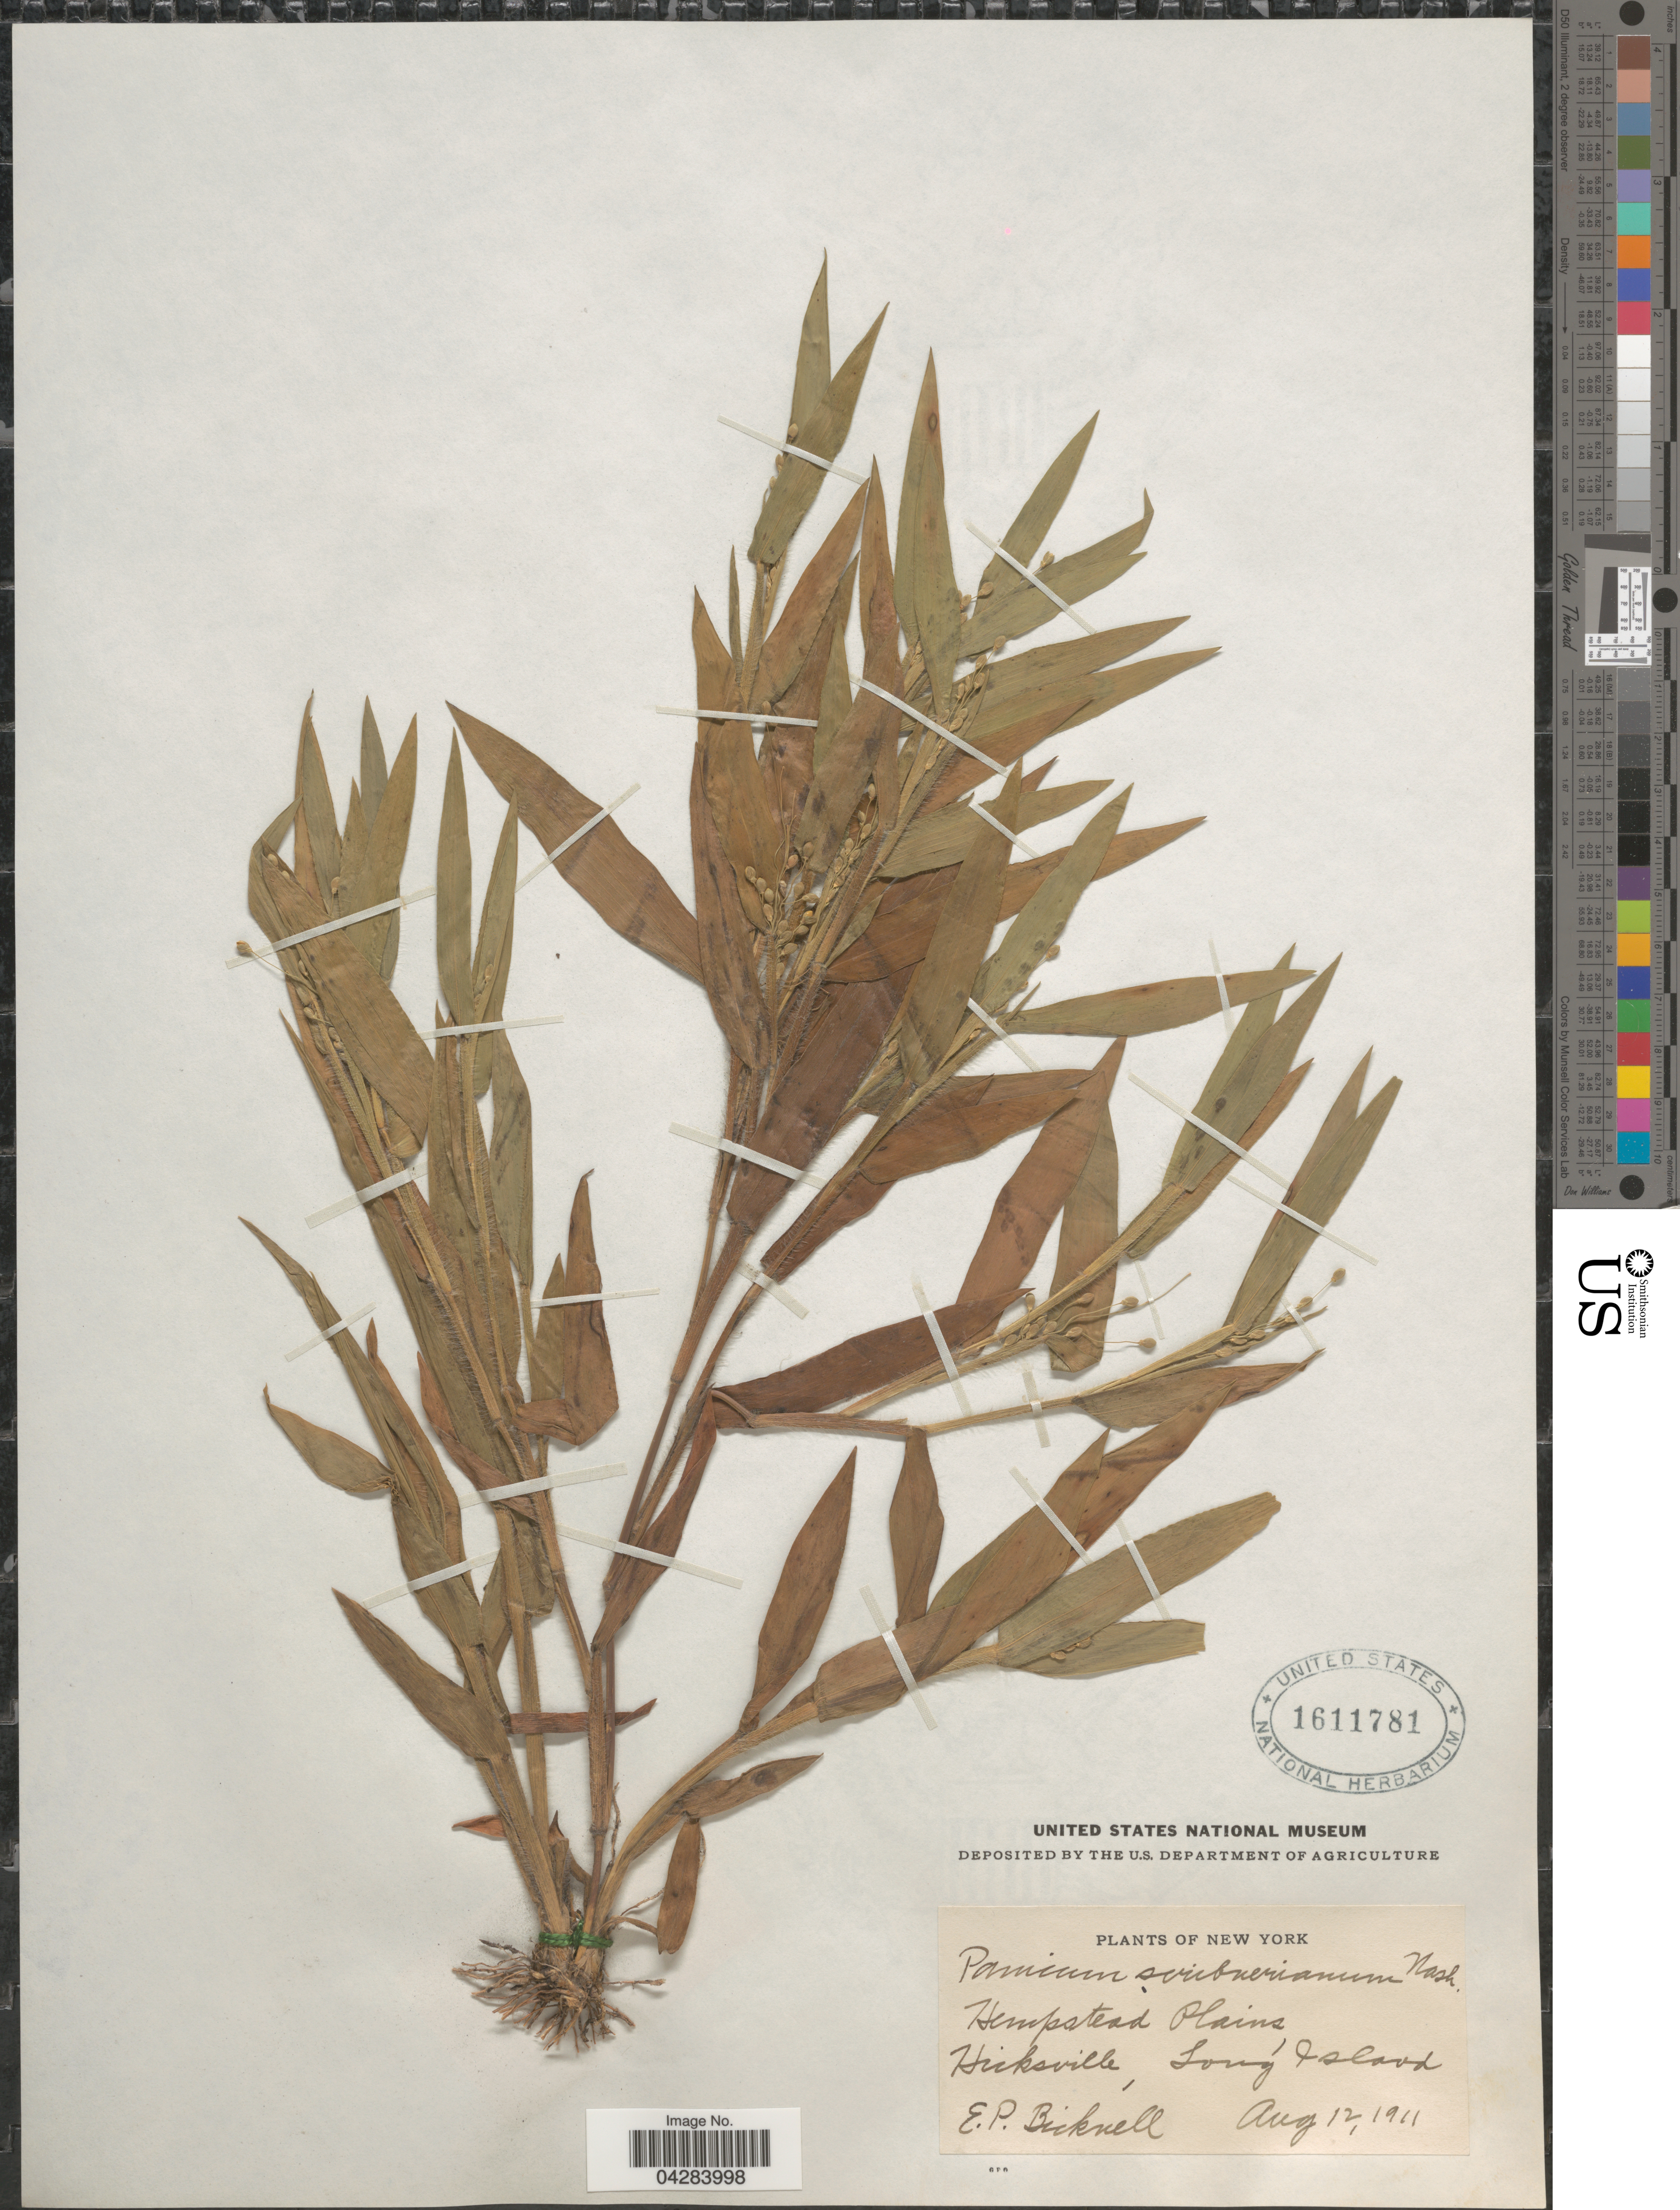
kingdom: Plantae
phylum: Tracheophyta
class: Liliopsida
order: Poales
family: Poaceae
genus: Dichanthelium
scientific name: Dichanthelium oligosanthes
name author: (Schult.) Gould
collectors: E. P. Bicknell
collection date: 1911-08-12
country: United States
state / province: New York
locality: Hempstead Plains, Hicksville, Long Island.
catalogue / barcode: US 1611781